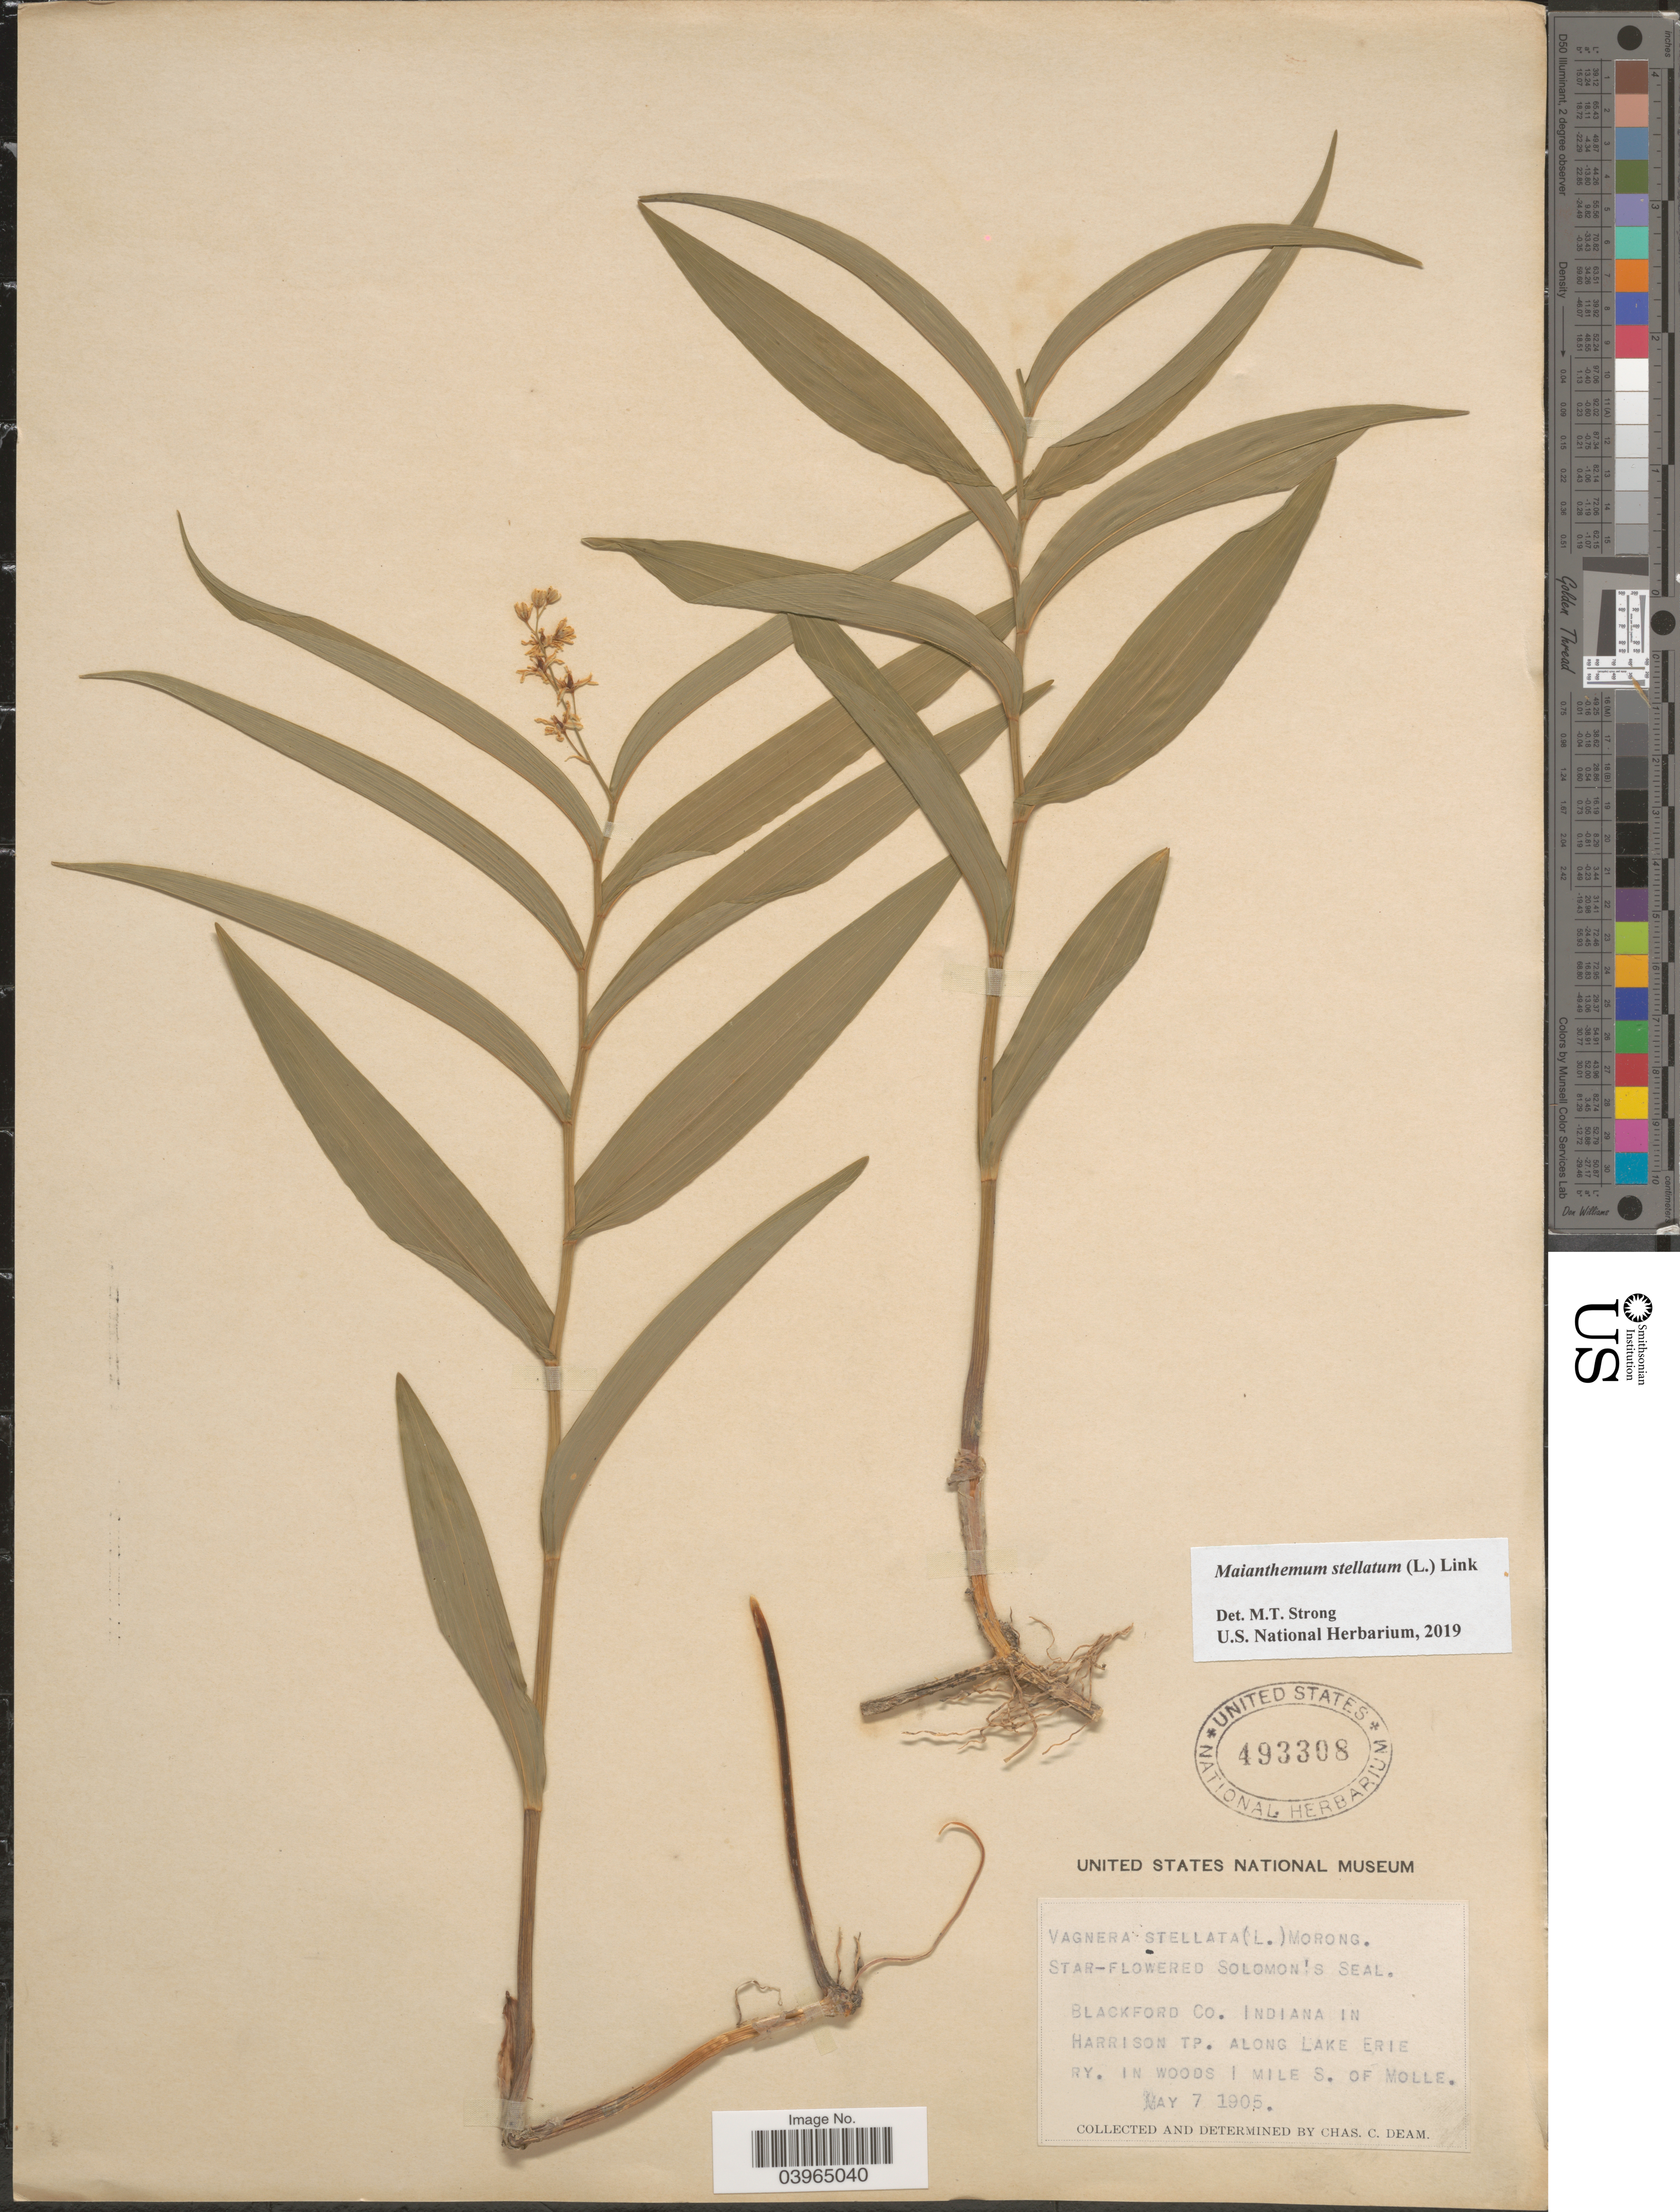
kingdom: Plantae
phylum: Tracheophyta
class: Liliopsida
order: Asparagales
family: Asparagaceae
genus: Maianthemum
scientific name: Maianthemum stellatum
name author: (L.) Link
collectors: C. C. Deam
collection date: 1905-05-07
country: United States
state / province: Indiana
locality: Blackford Co. In Harrison Tp. Along Lake Erie Ry. In woods 1 mile S. of Molle.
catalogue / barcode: US 493308